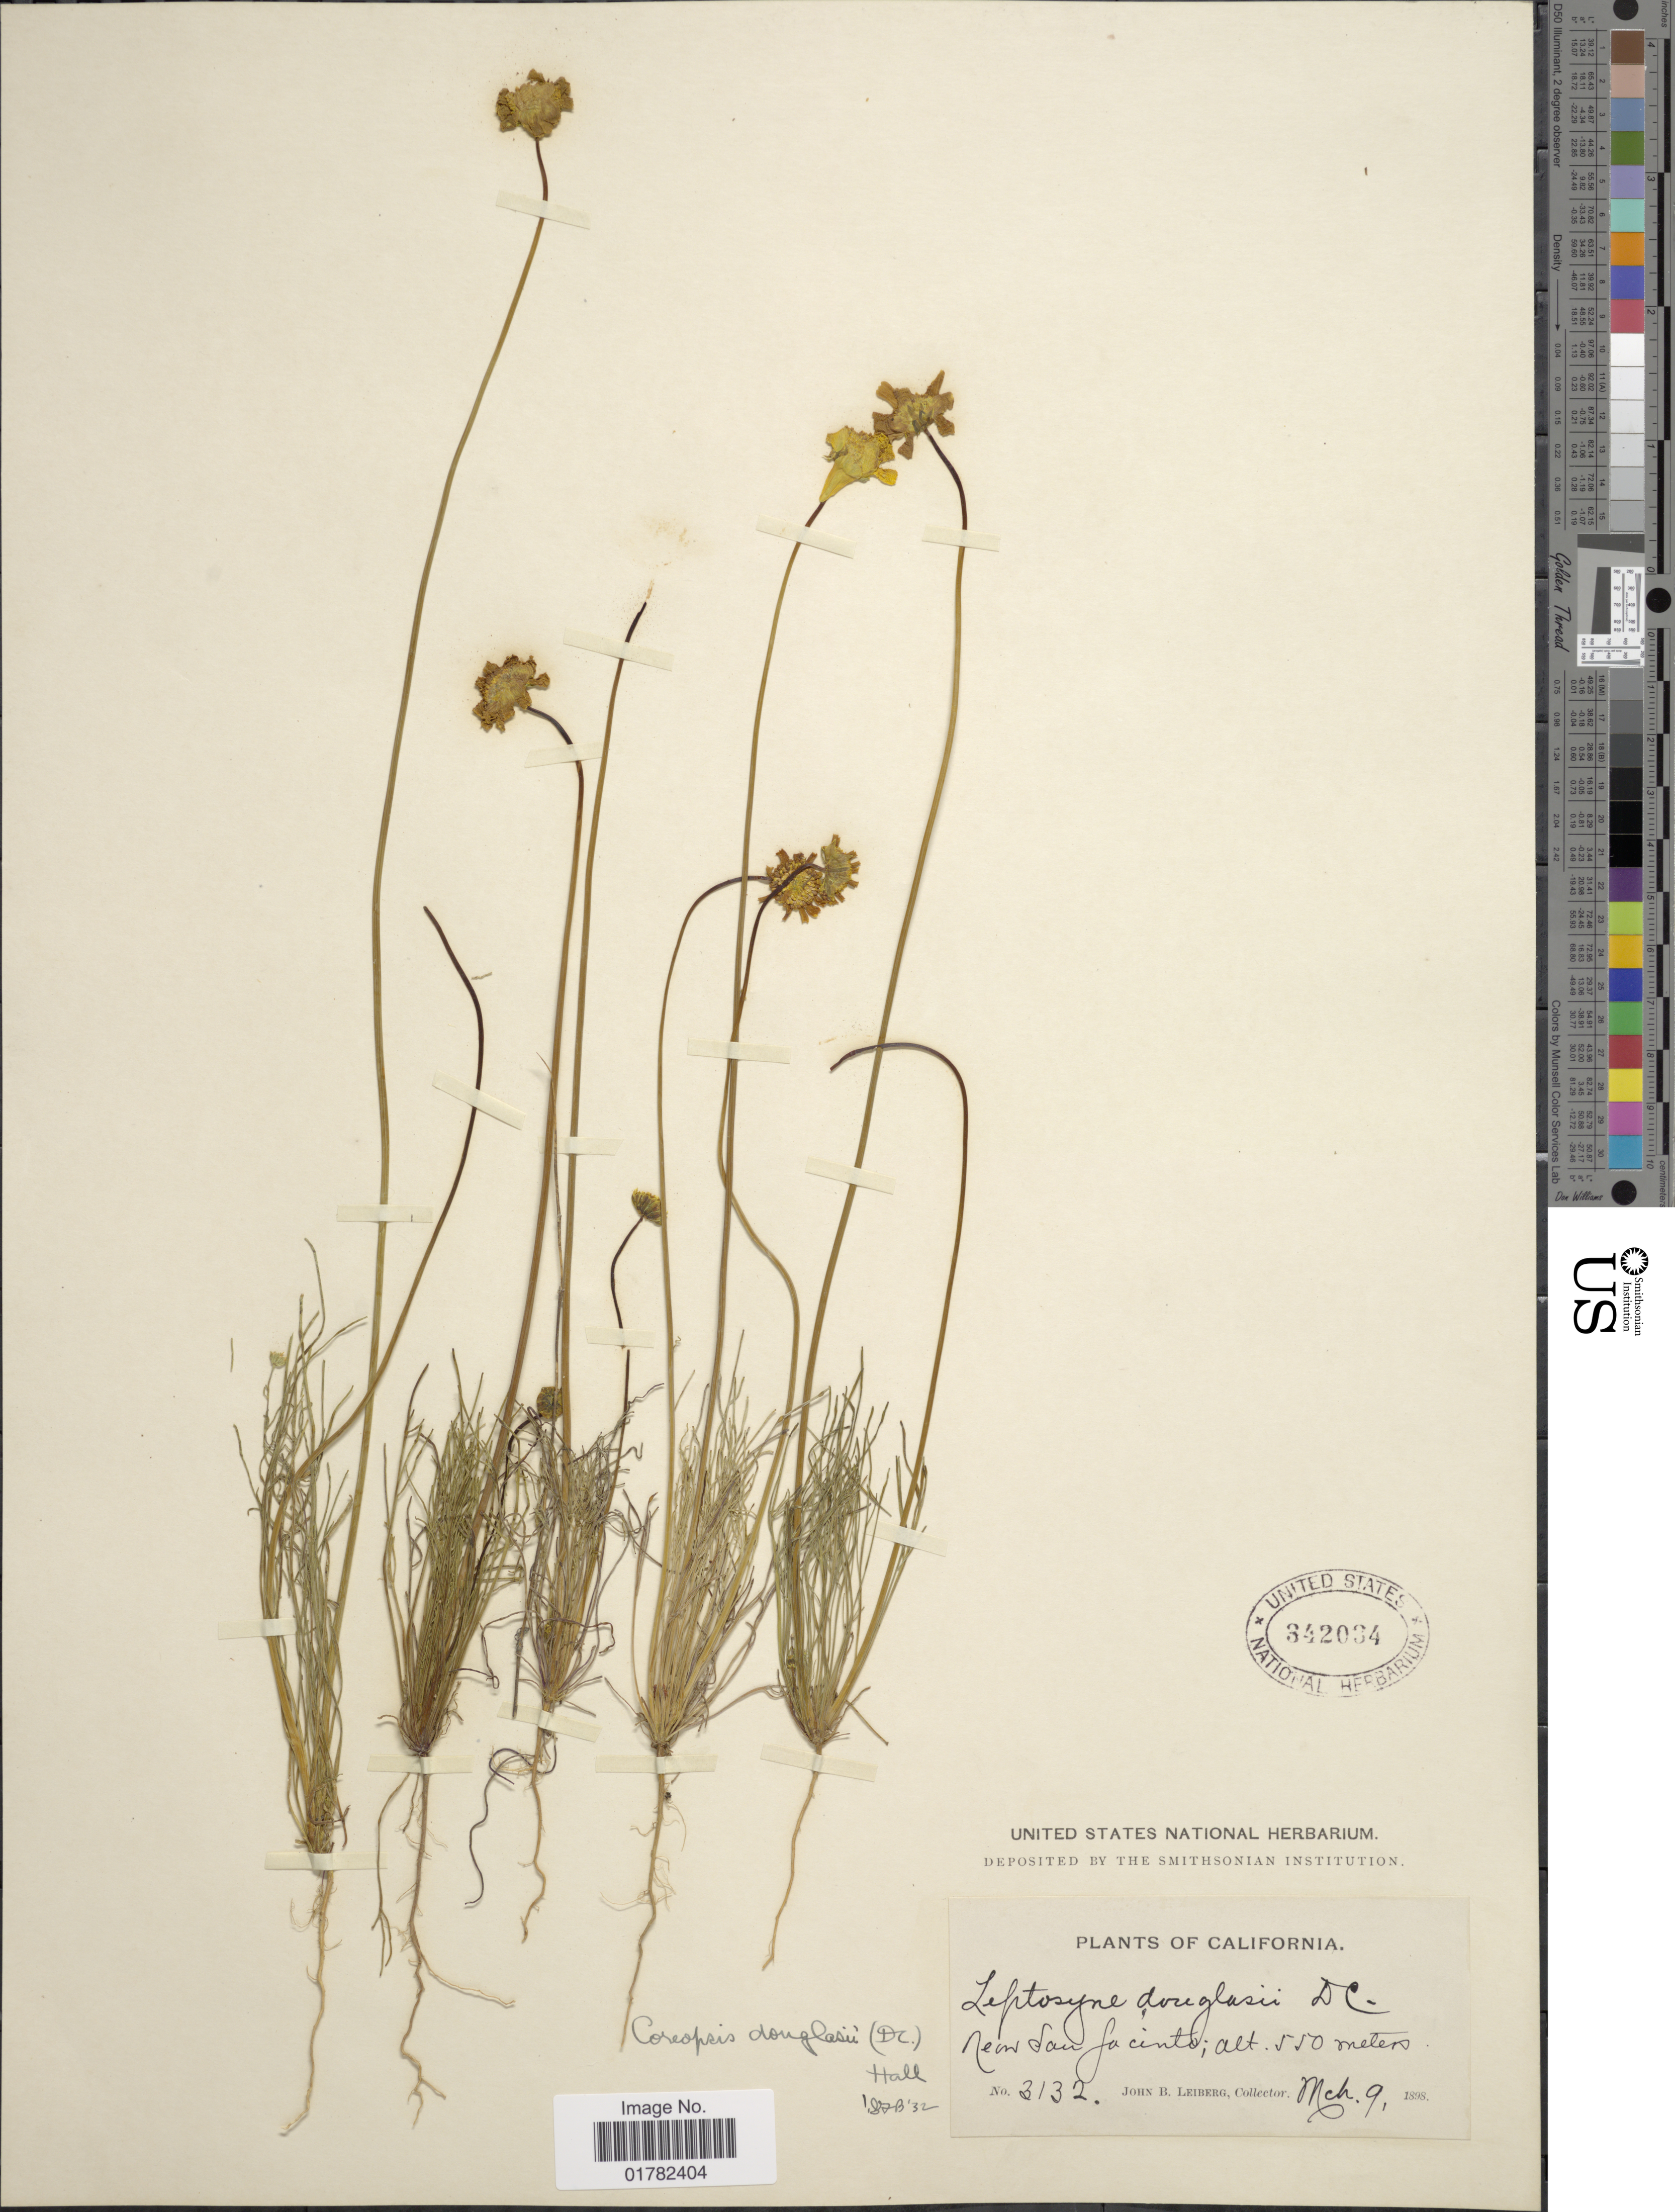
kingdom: Plantae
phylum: Tracheophyta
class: Magnoliopsida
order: Asterales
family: Asteraceae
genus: Coreopsis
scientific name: Coreopsis douglasii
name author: (DC.) H.M. Hall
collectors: J. B. Leiberg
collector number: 3132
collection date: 1898-03-09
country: United States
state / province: California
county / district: Riverside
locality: Near San Jacinto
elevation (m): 550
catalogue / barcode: US 342034